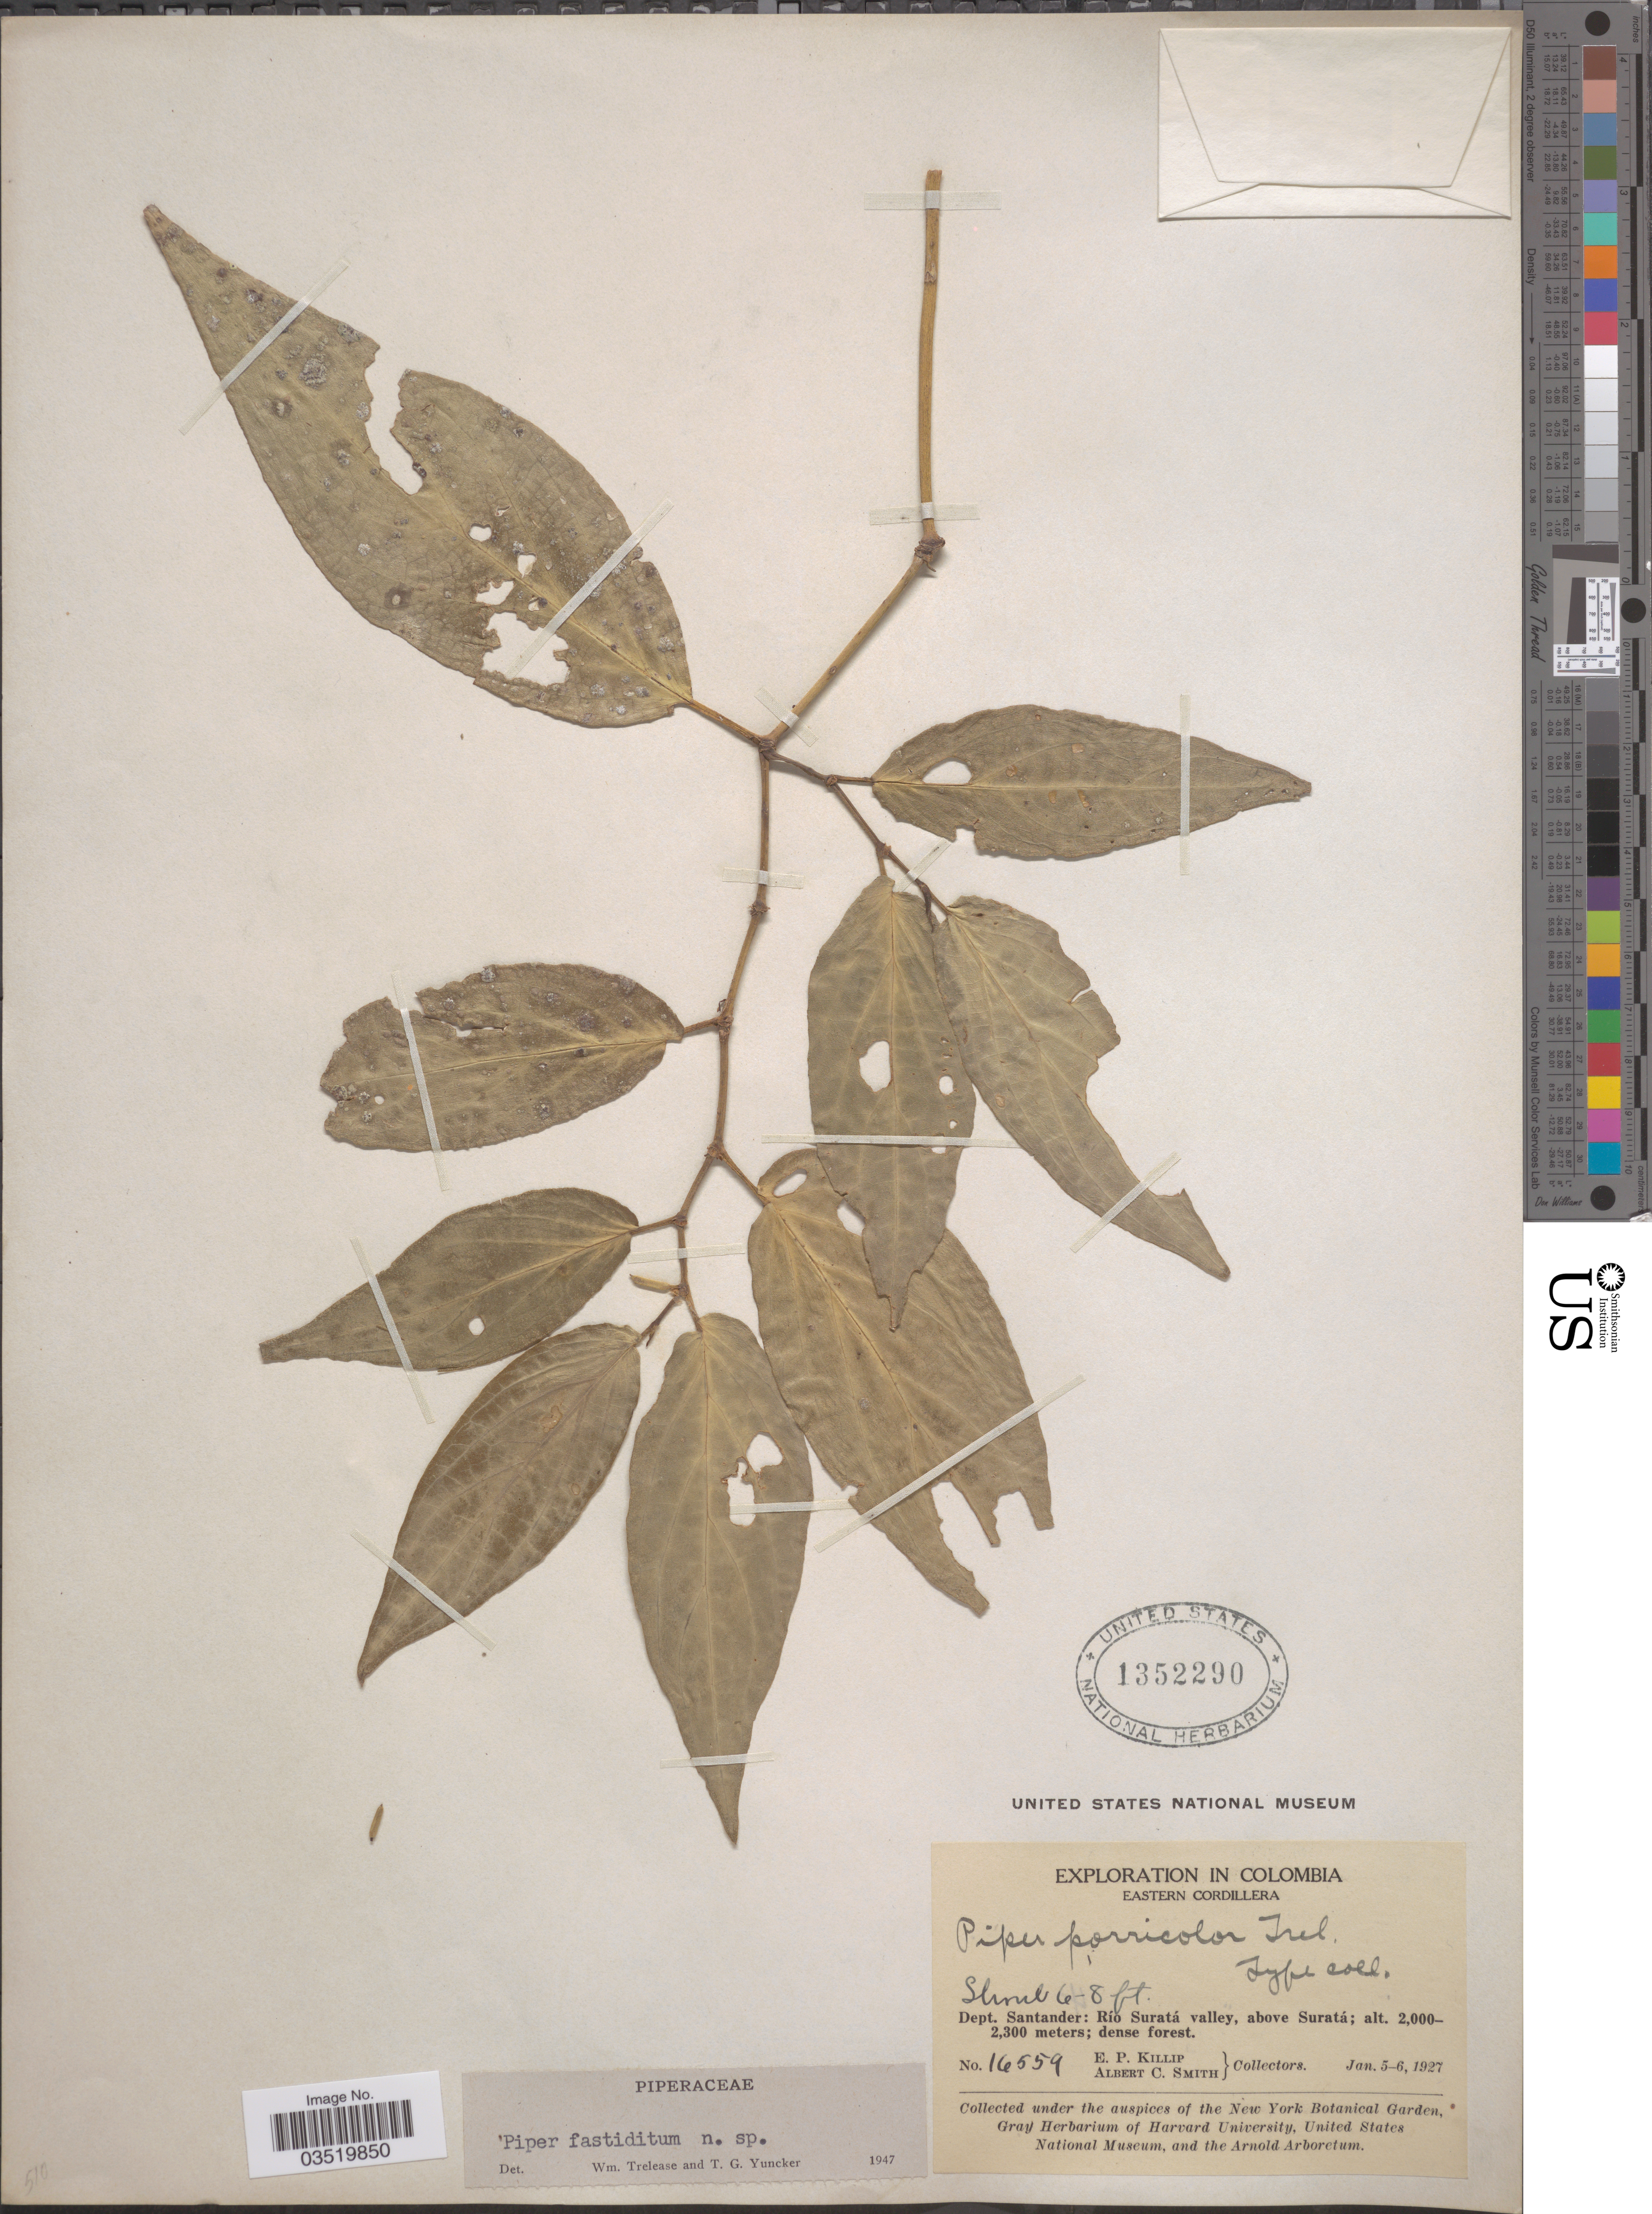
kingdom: Plantae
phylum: Tracheophyta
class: Magnoliopsida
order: Piperales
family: Piperaceae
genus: Piper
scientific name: Piper fastiditum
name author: Trel. & Yunck.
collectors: E. P. Killip & A. C. Smith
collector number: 16559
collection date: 1927-01-05/1927-01-06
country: Colombia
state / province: Santander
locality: Eastern Cordillera. Dept. Santander: Río Suratá valley, above Suratá.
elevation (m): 2000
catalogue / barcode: US 1352290